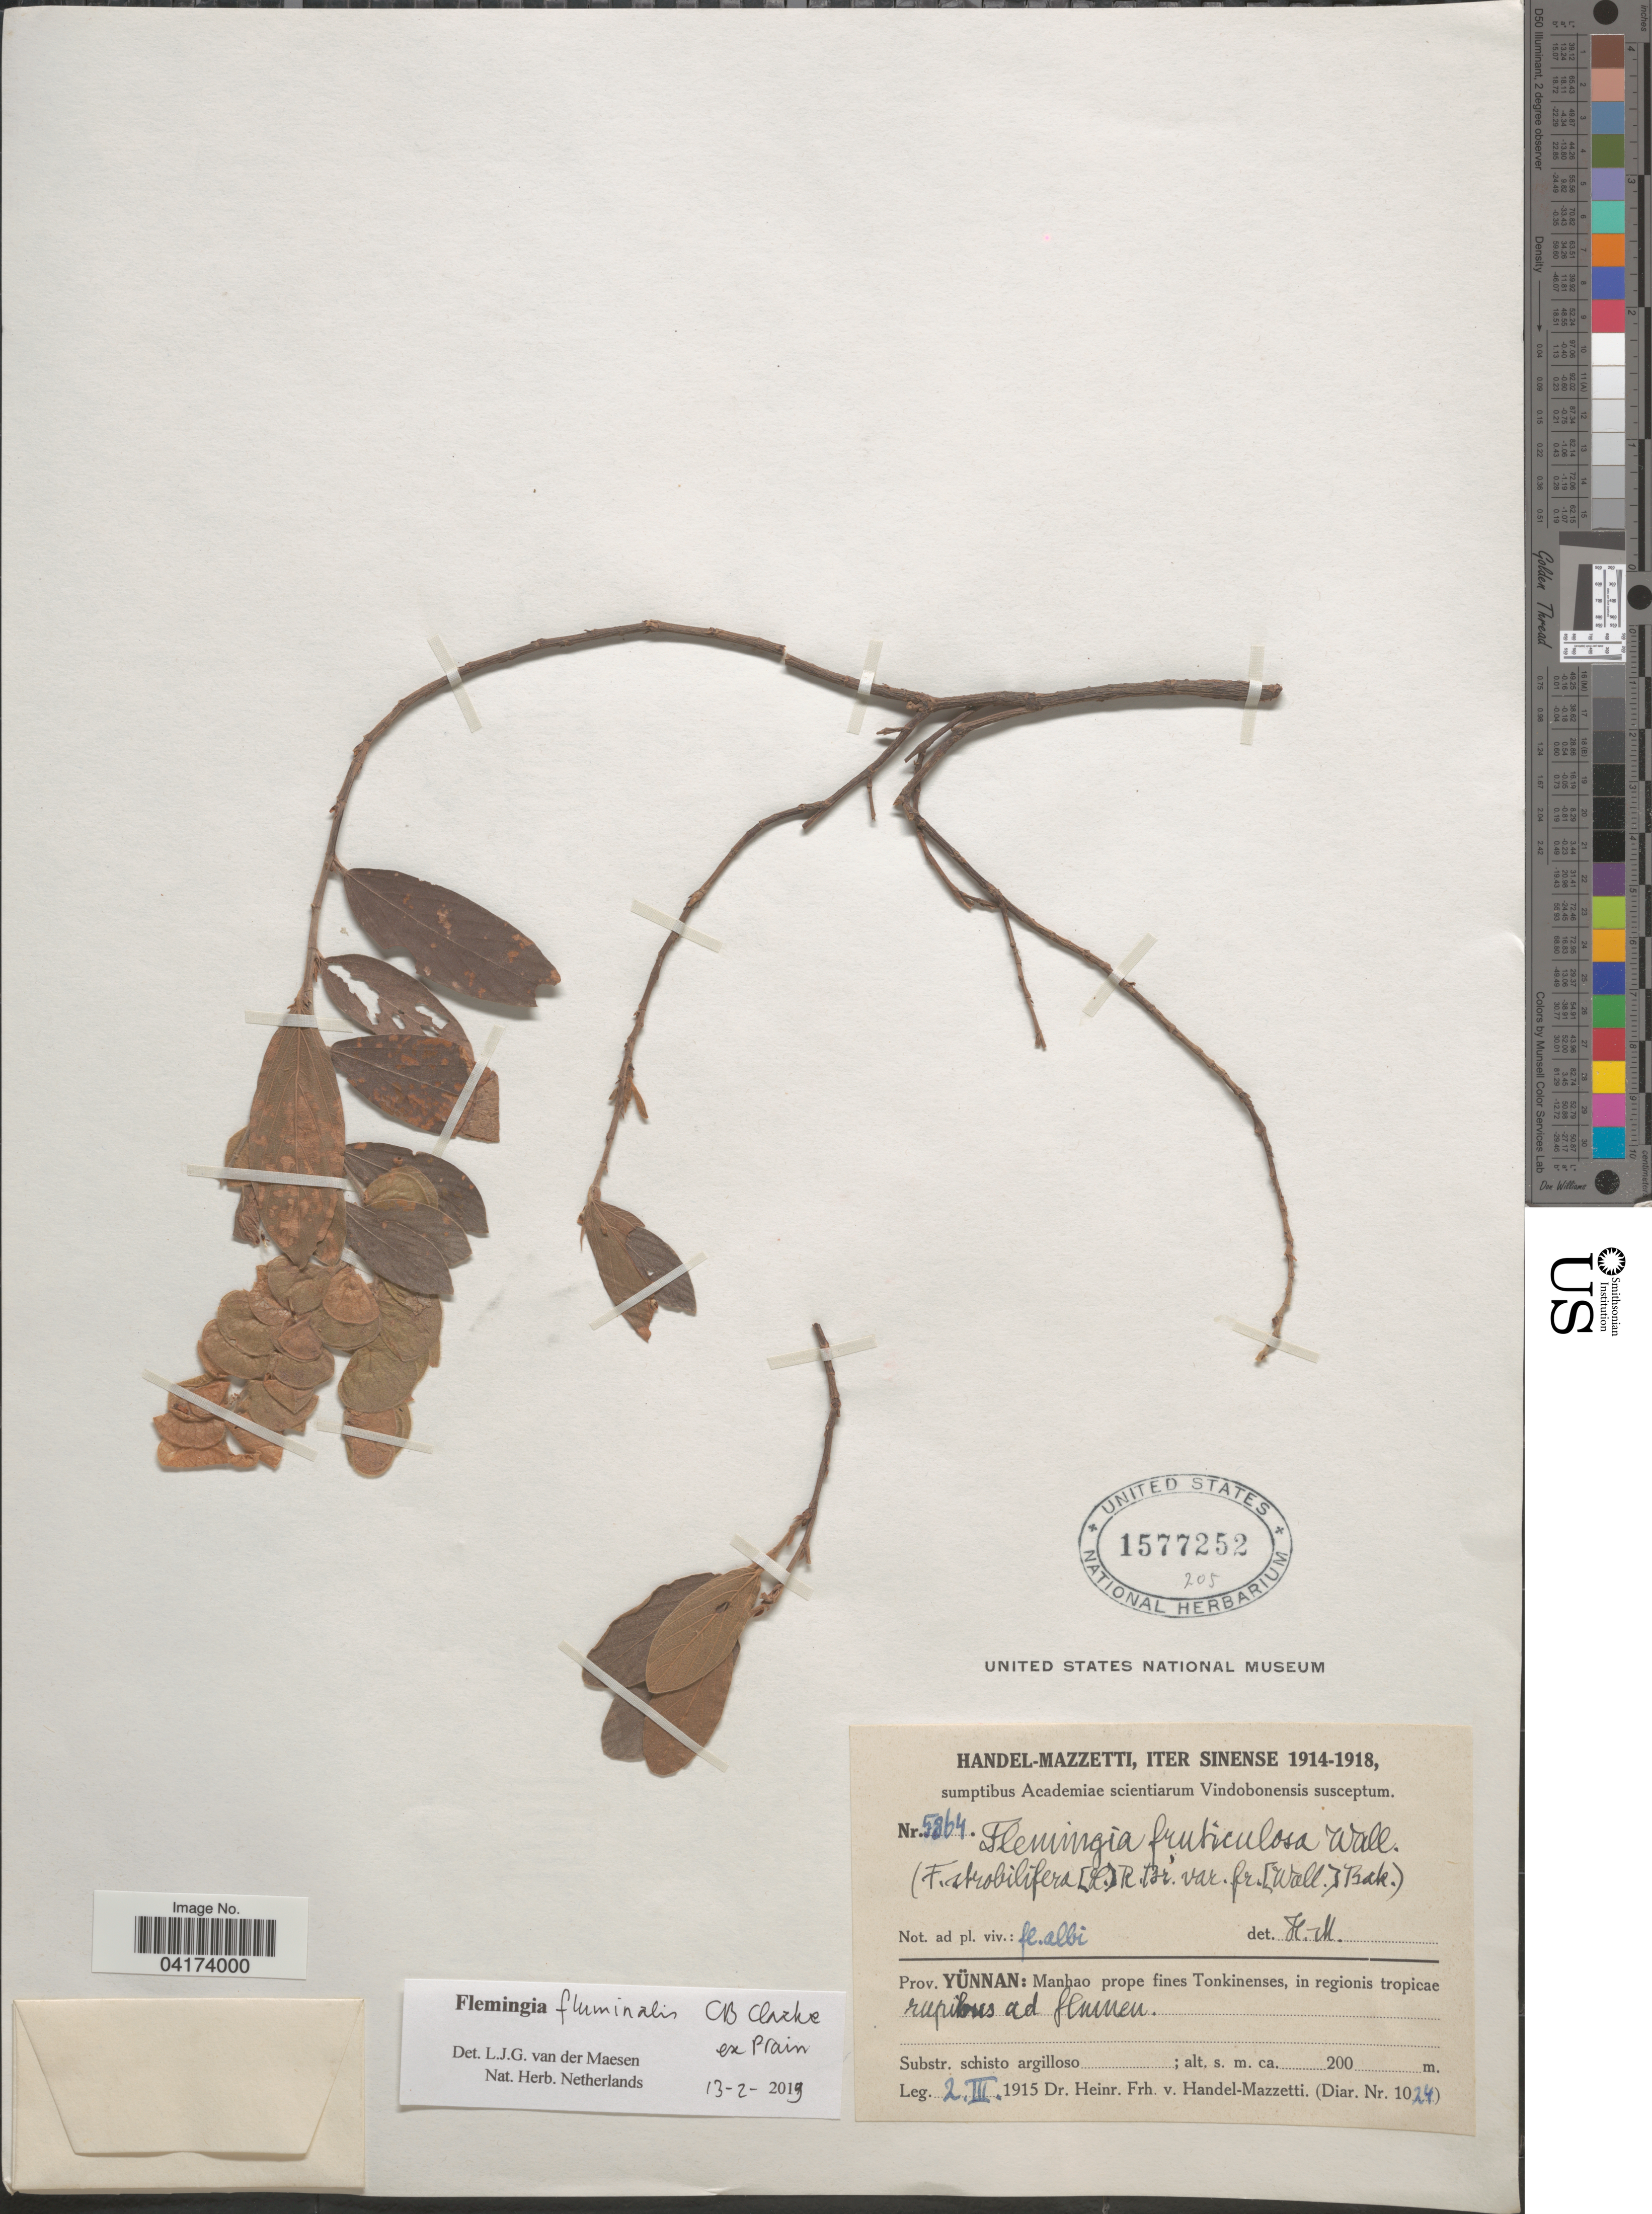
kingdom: Plantae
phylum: Tracheophyta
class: Magnoliopsida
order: Fabales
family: Fabaceae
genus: Flemingia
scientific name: Flemingia fluminalis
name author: C.B. Clarke ex Prain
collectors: H. Handel-Mazzetti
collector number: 5864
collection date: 1915-03-02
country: China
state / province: Yunnan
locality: Iter Sinense 1914-1918. Manhao prope fines Tonkinenses, in regionis tropicae rupibus ad flumen.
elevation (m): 200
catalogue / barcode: US 1577252